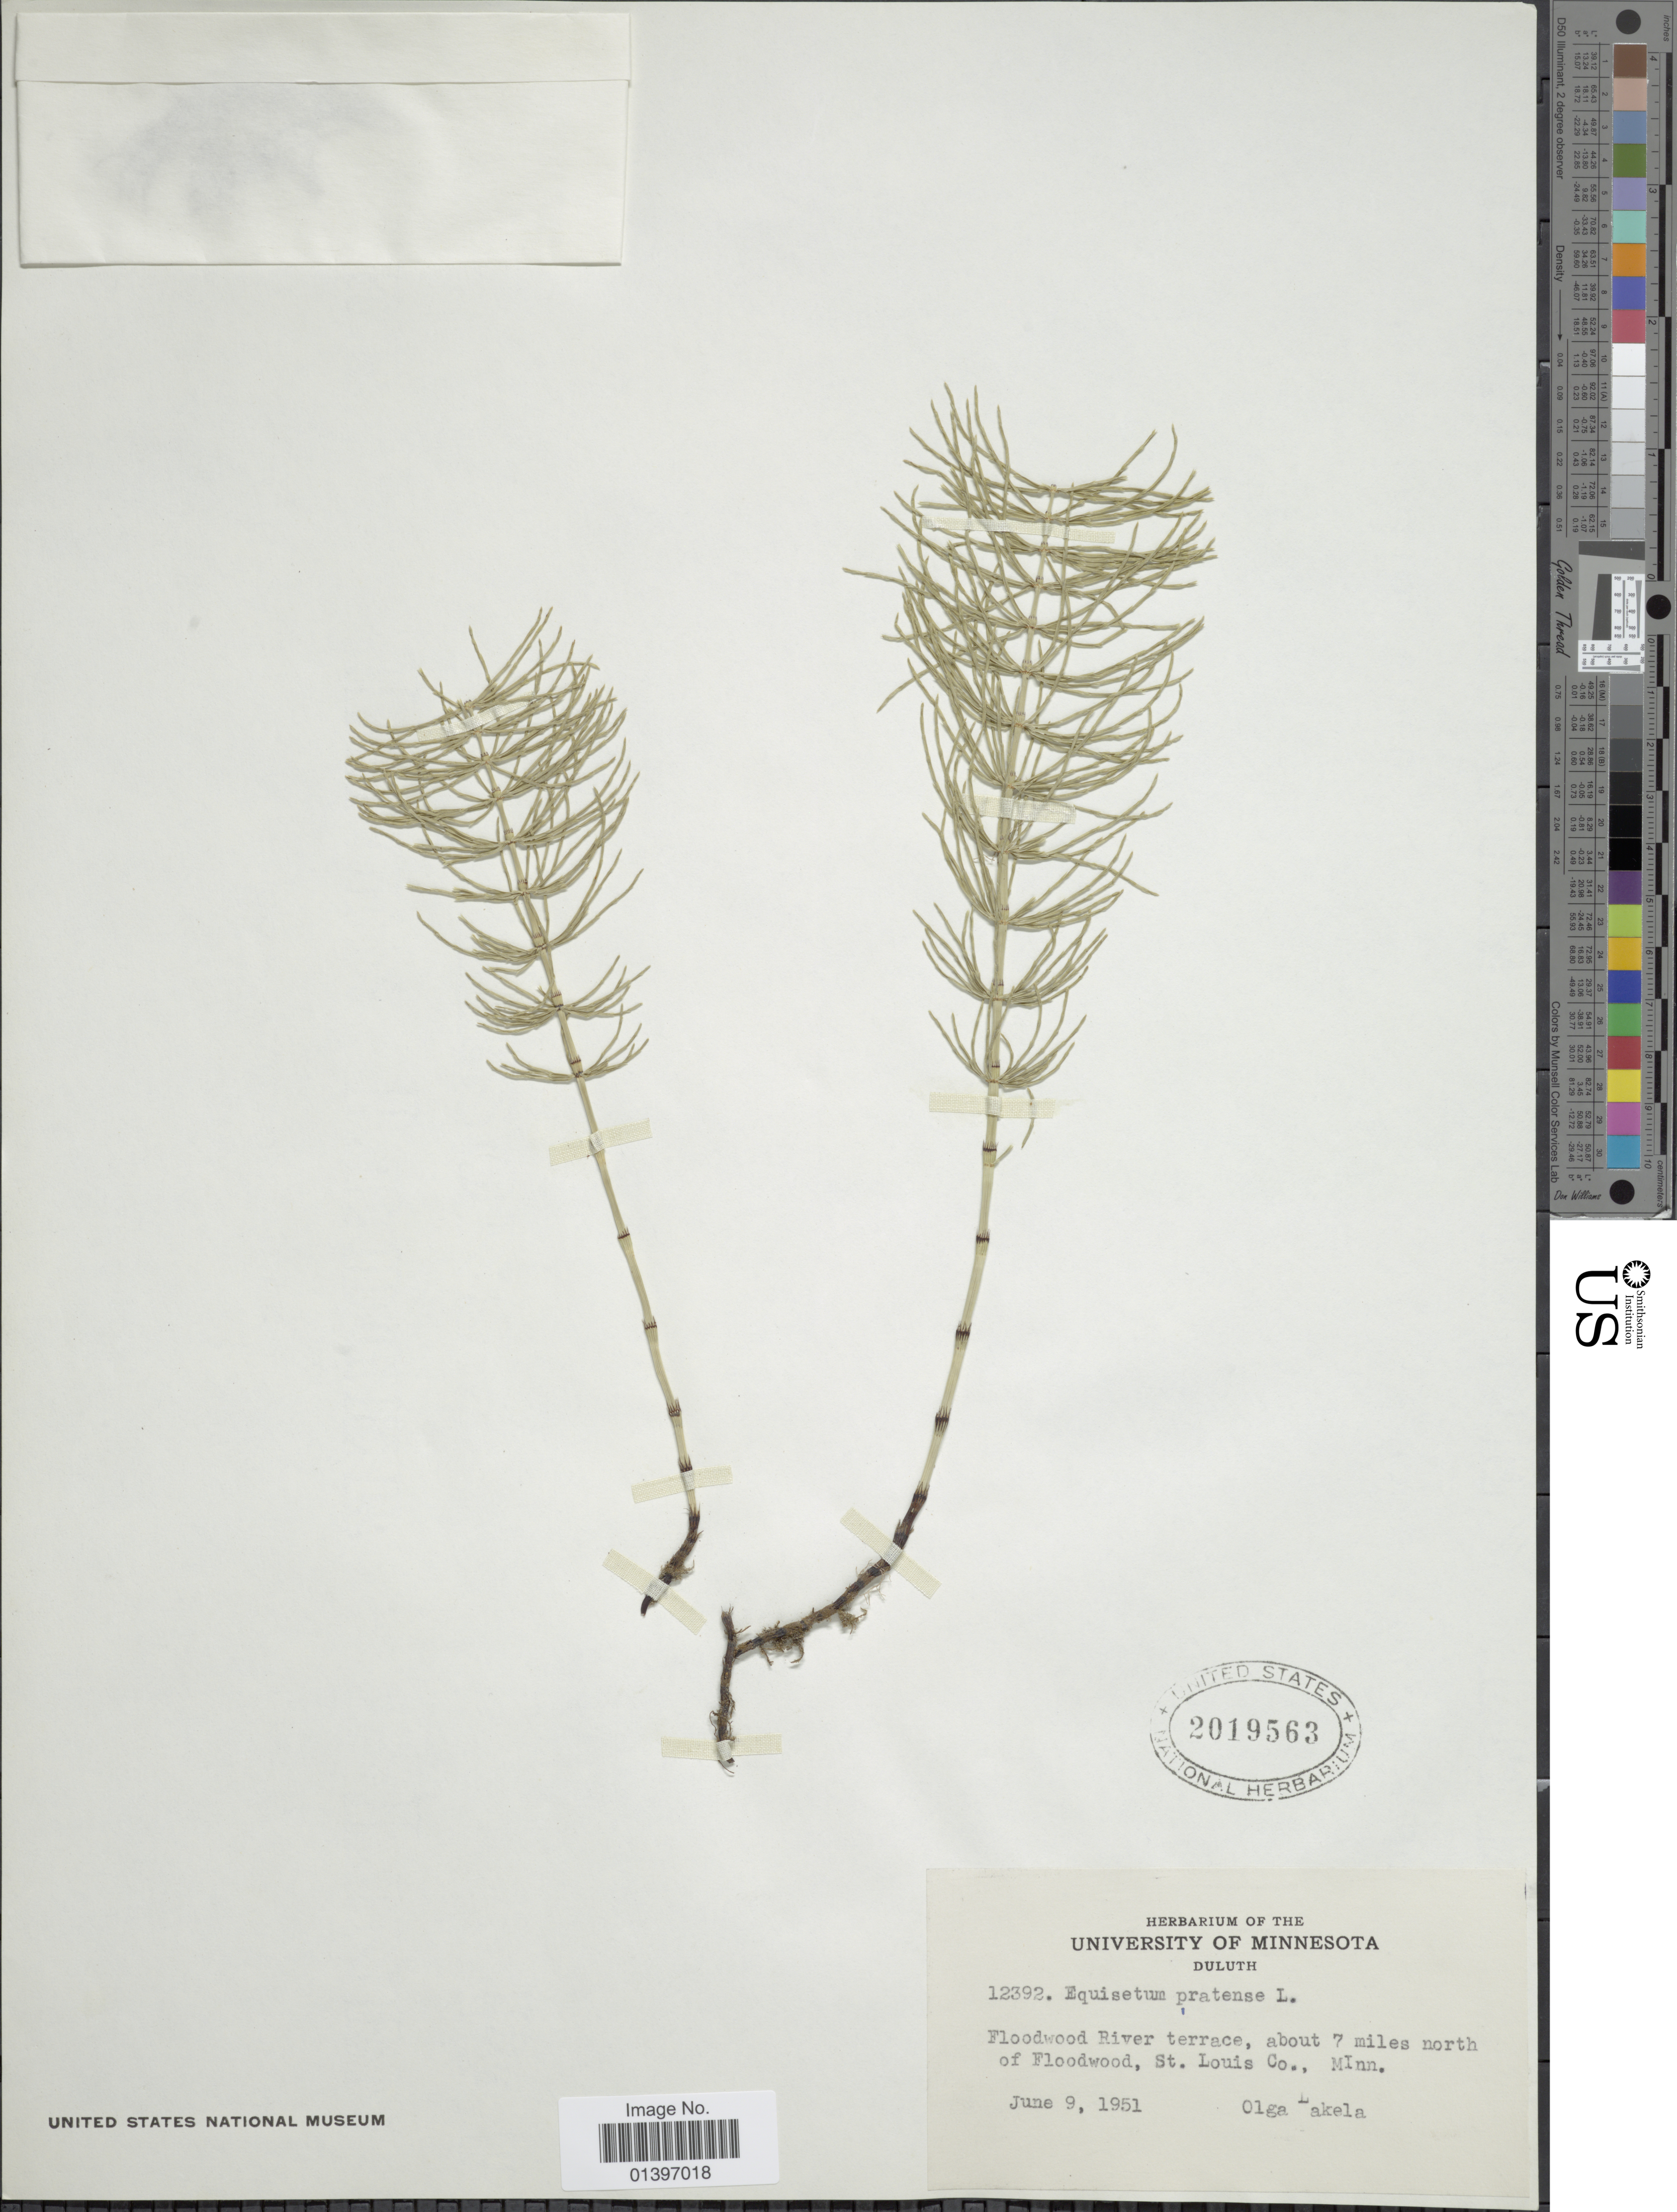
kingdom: Plantae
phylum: Tracheophyta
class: Polypodiopsida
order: Equisetales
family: Equisetaceae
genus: Equisetum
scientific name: Equisetum pratense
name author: Ehrh.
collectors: O. Lakela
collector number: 12392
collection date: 1951-06-09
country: United States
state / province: Minnesota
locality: Floodwood river terrace, about 7muiles north of Floodwood, St. Louis Co.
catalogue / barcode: US 2019563